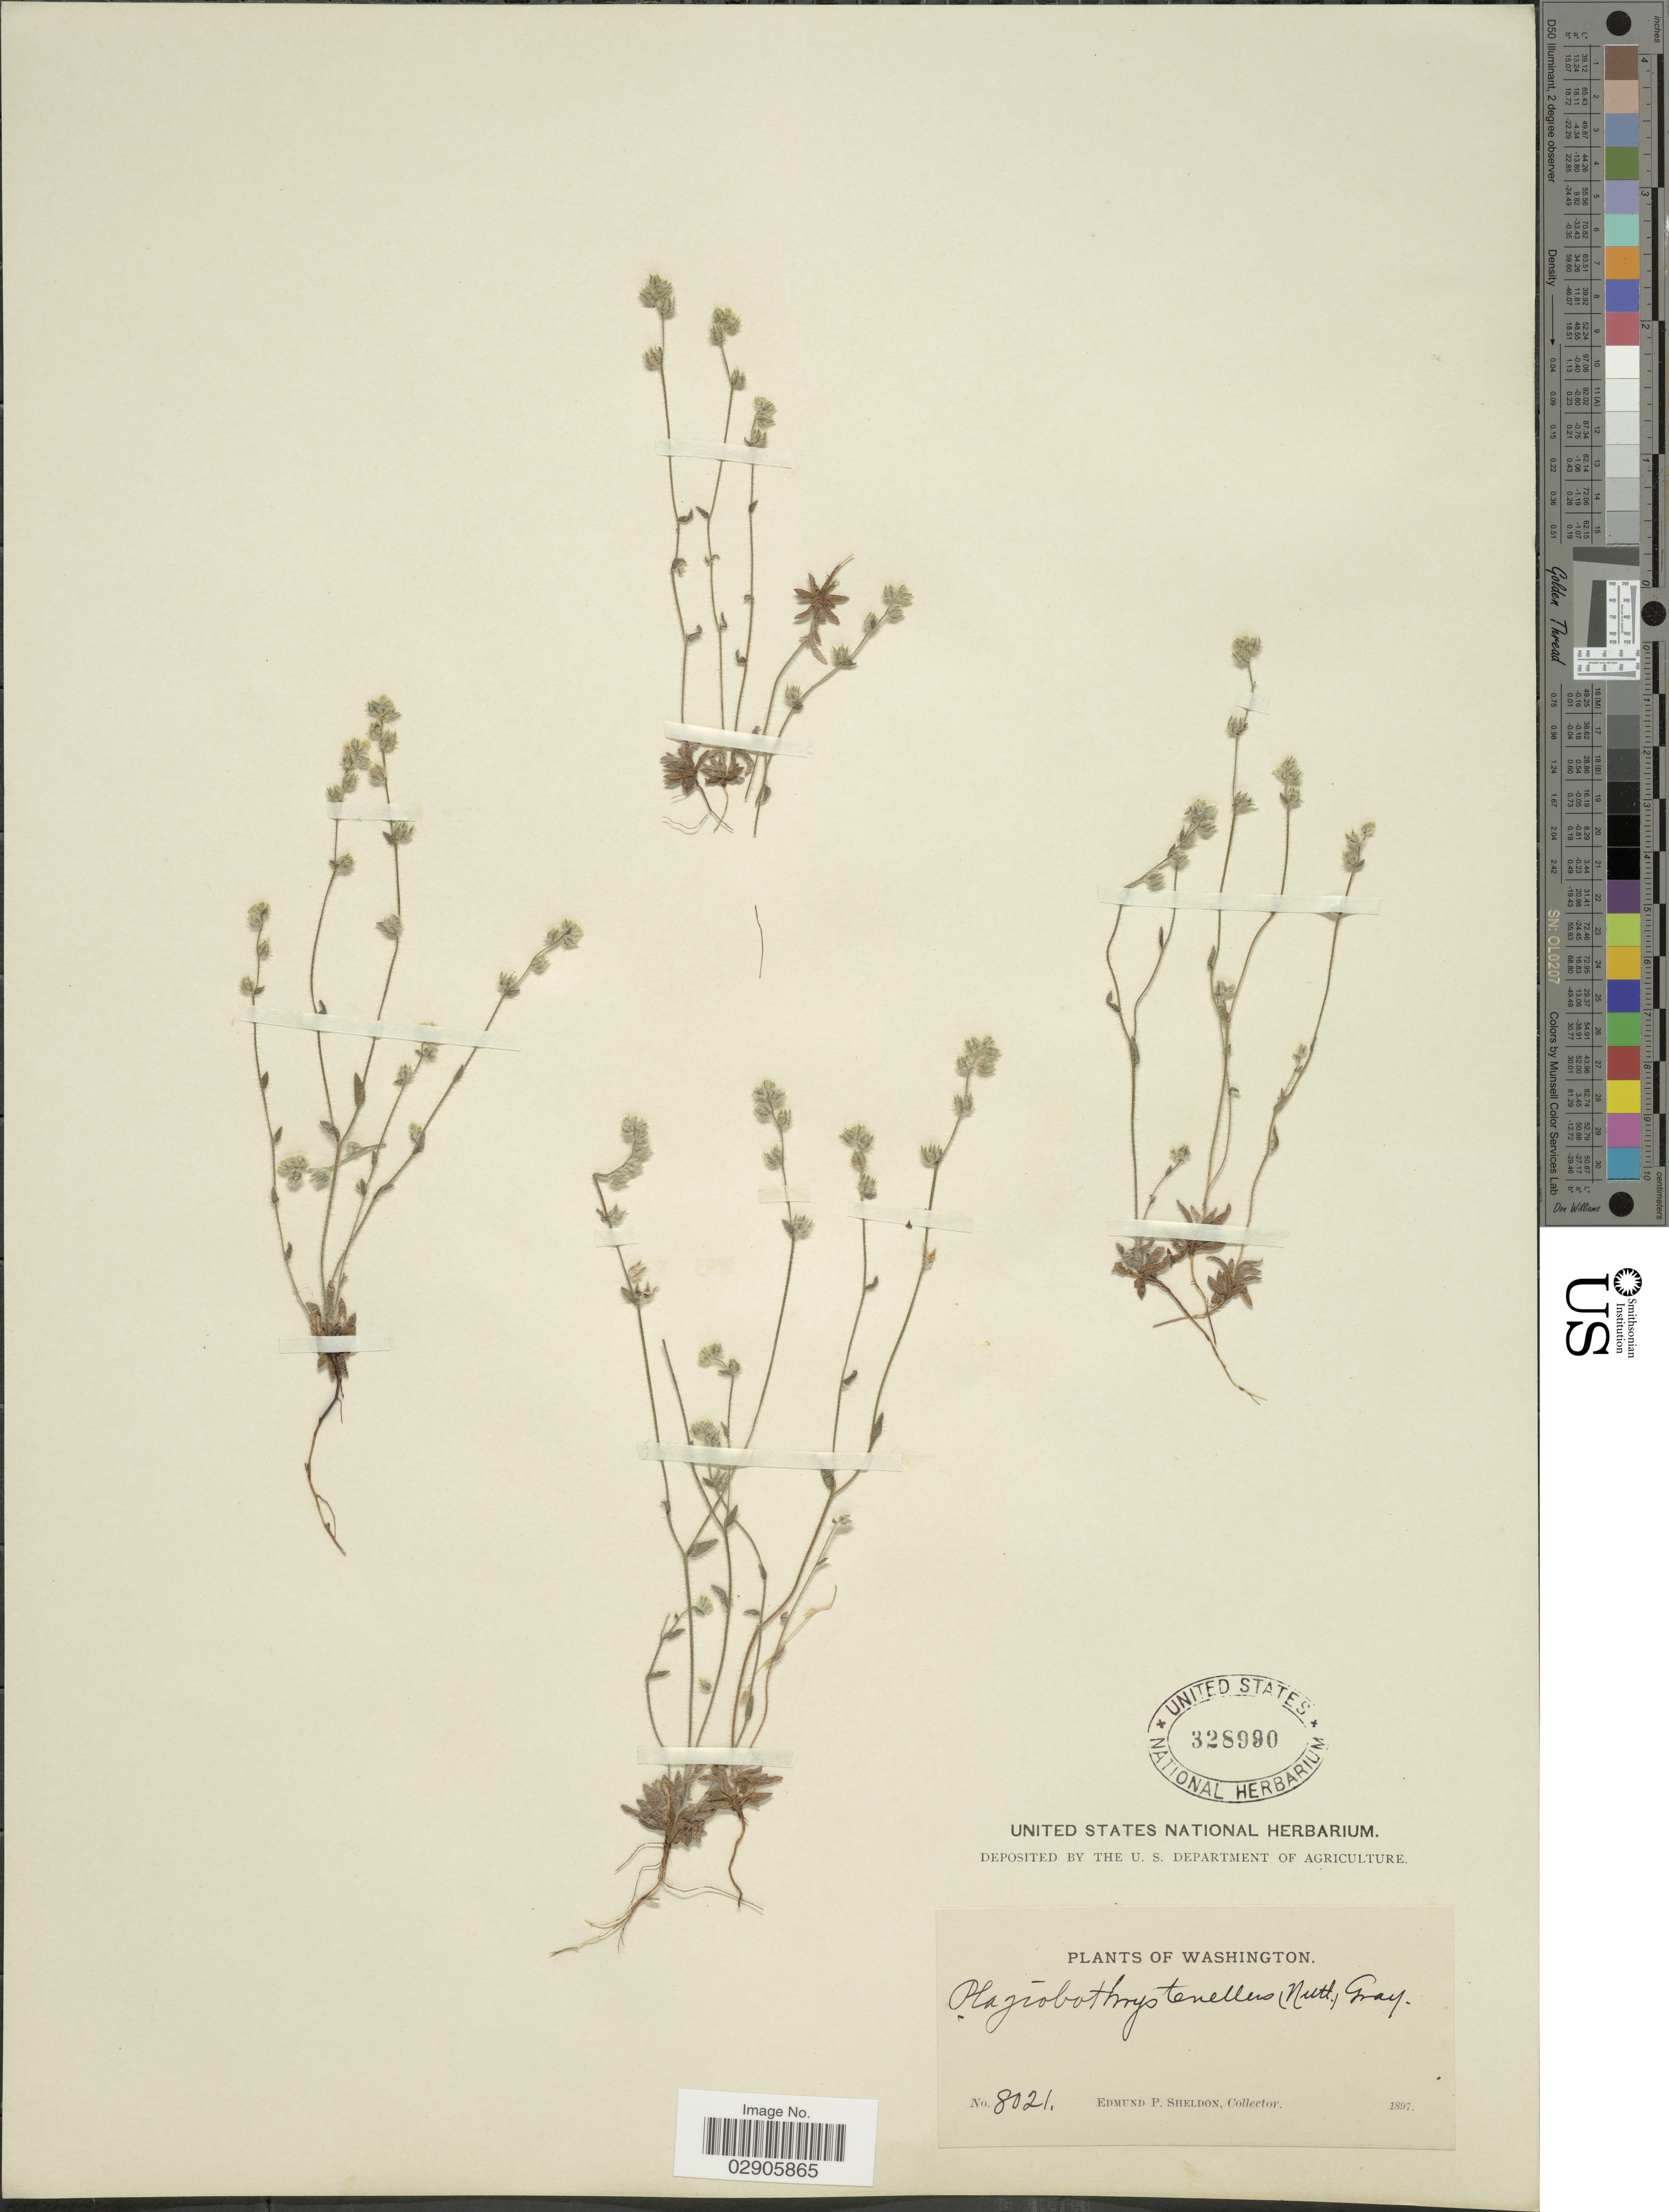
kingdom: Plantae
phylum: Tracheophyta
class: Magnoliopsida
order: Boraginales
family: Boraginaceae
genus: Plagiobothrys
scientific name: Plagiobothrys tenellus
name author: (Nutt.) A. Gray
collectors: E. P. Sheldon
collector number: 8021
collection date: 1897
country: United States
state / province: Washington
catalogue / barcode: US 328990